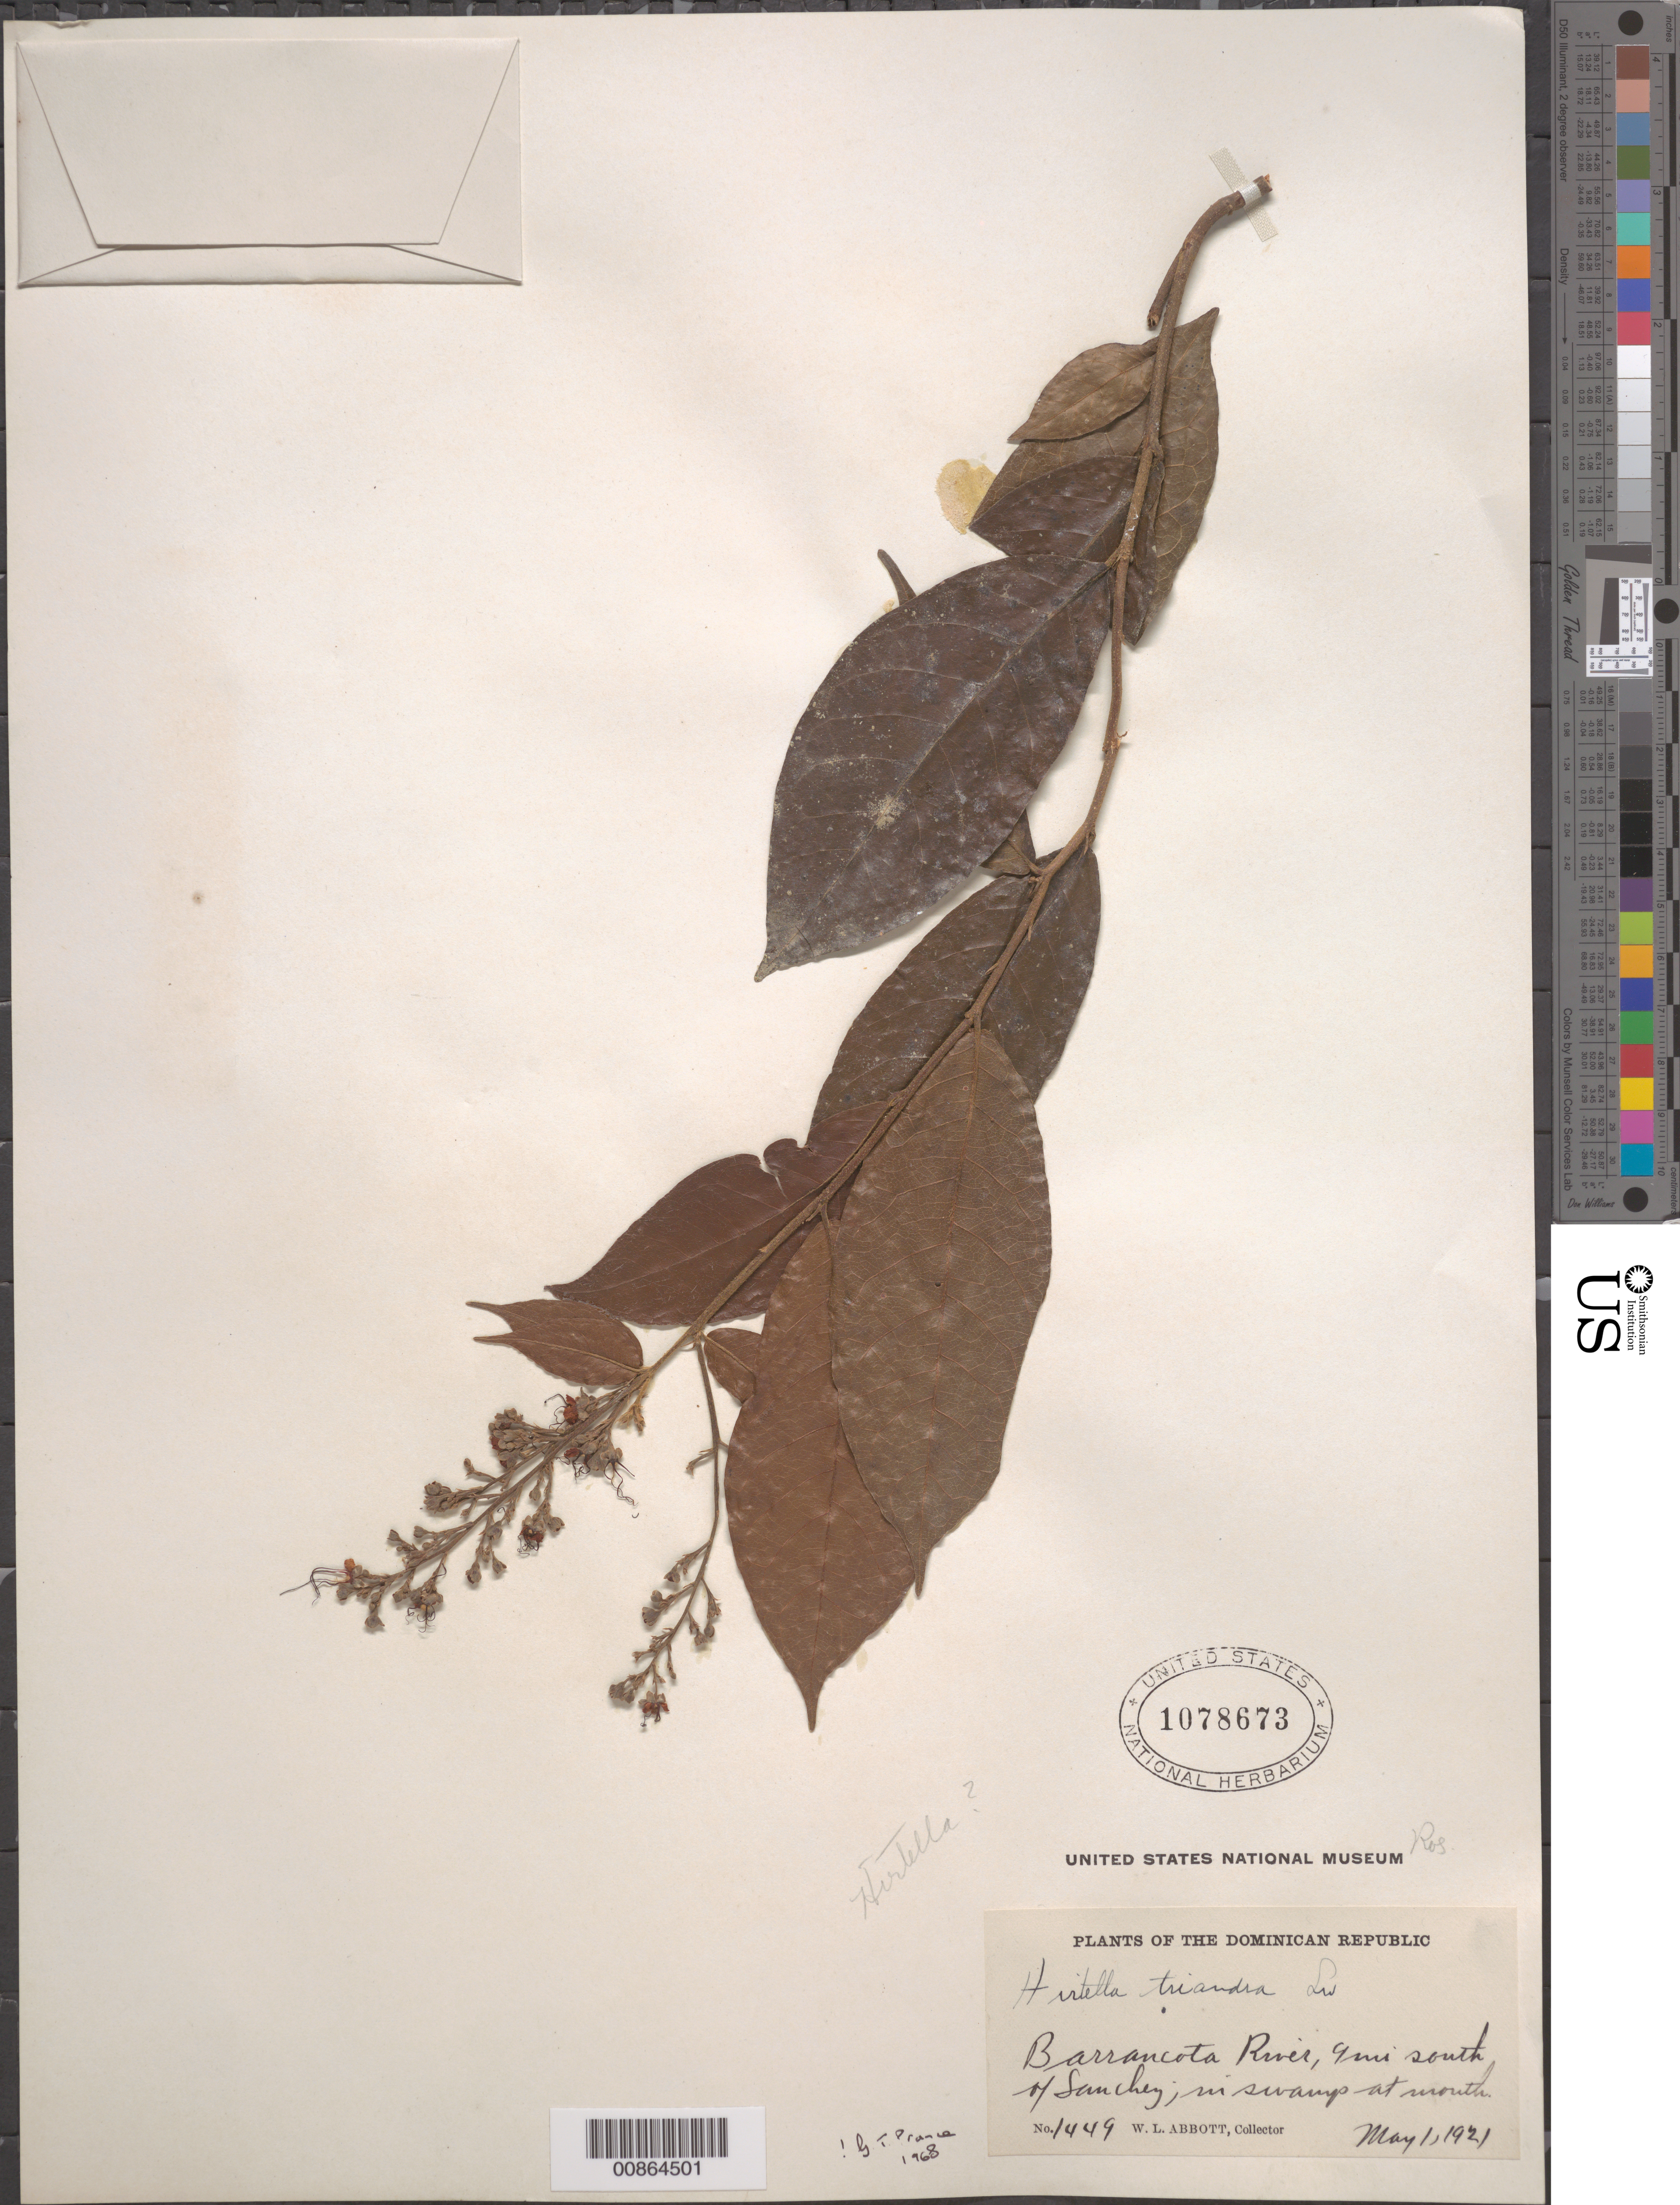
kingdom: Plantae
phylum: Tracheophyta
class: Magnoliopsida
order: Malpighiales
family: Chrysobalanaceae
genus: Hirtella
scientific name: Hirtella triandra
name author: Sw.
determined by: Prance, G. T.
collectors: W. L. Abbott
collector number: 1449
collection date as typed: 01 May 1921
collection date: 1921-05-01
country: Dominican Republic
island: Hispaniola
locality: Barrancota River, 9 mi. south of Sanchez.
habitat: In swamp at mouth of river.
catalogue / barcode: US 1078673